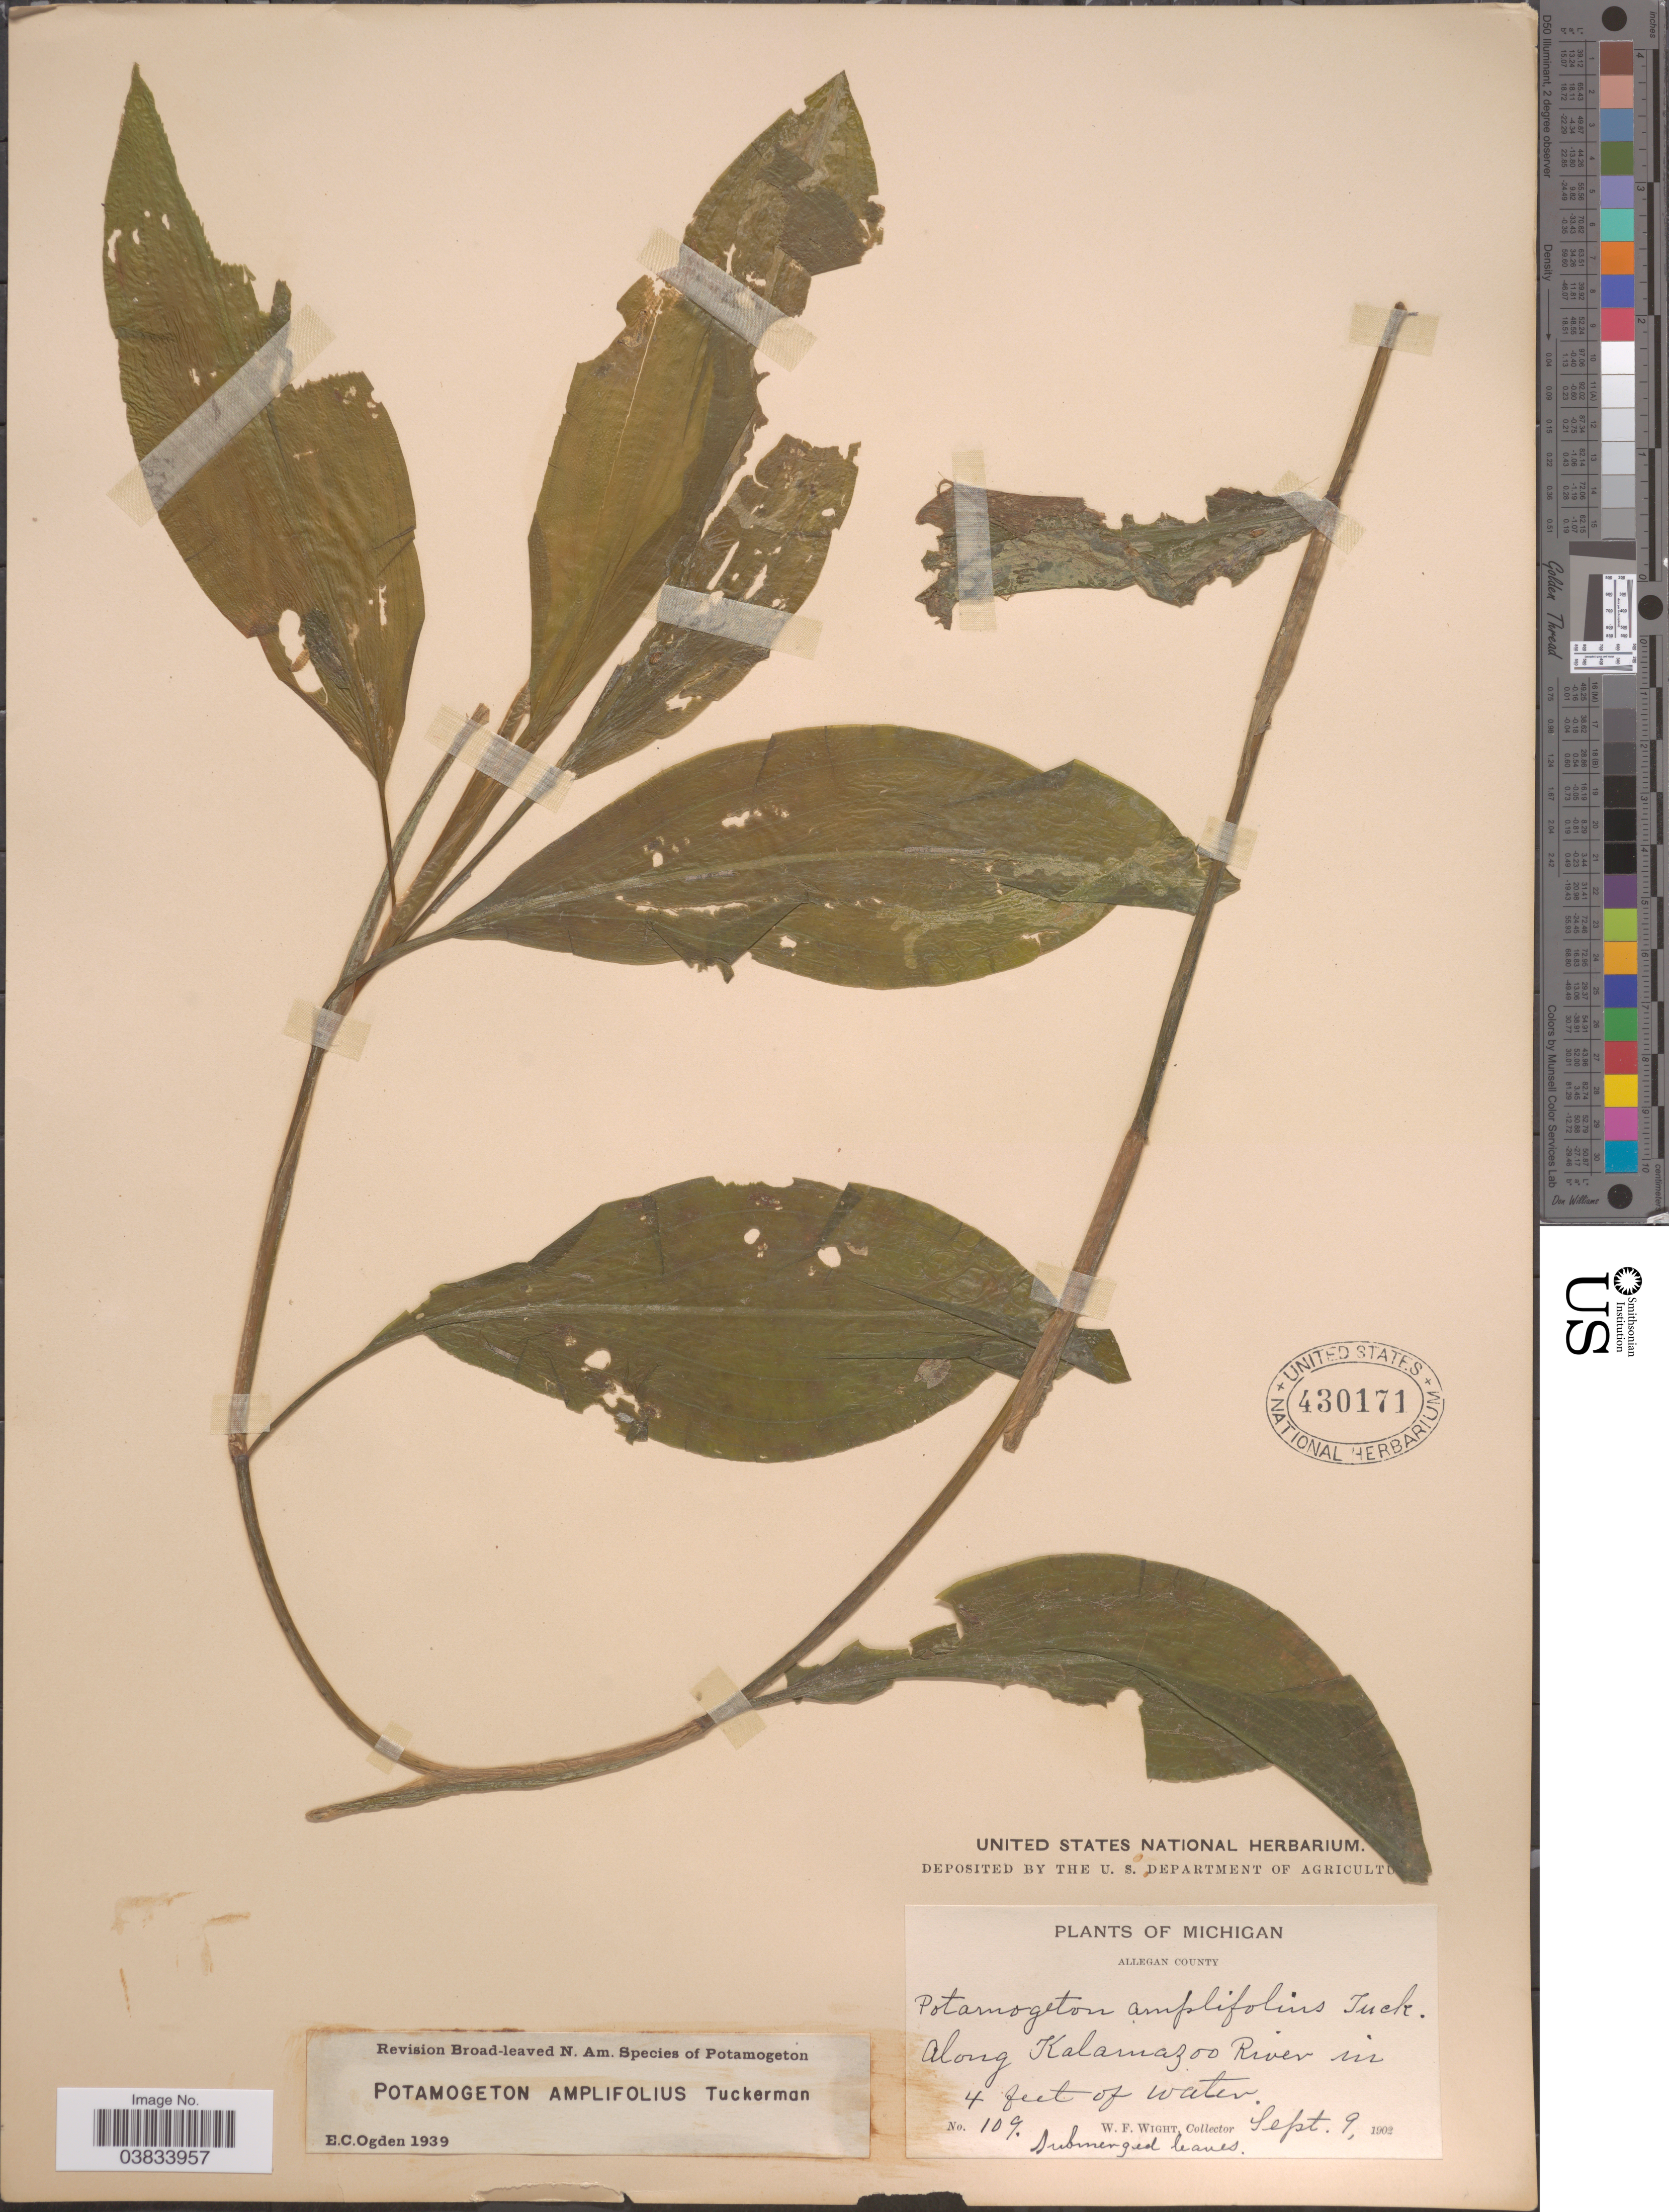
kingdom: Plantae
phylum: Tracheophyta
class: Liliopsida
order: Alismatales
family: Potamogetonaceae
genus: Potamogeton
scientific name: Potamogeton amplifolius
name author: Tuckerm.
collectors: W. Wight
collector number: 109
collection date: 1902-09-09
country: United States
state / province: Michigan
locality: Allegan County. Along Kalamazoo River.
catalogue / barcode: US 430171